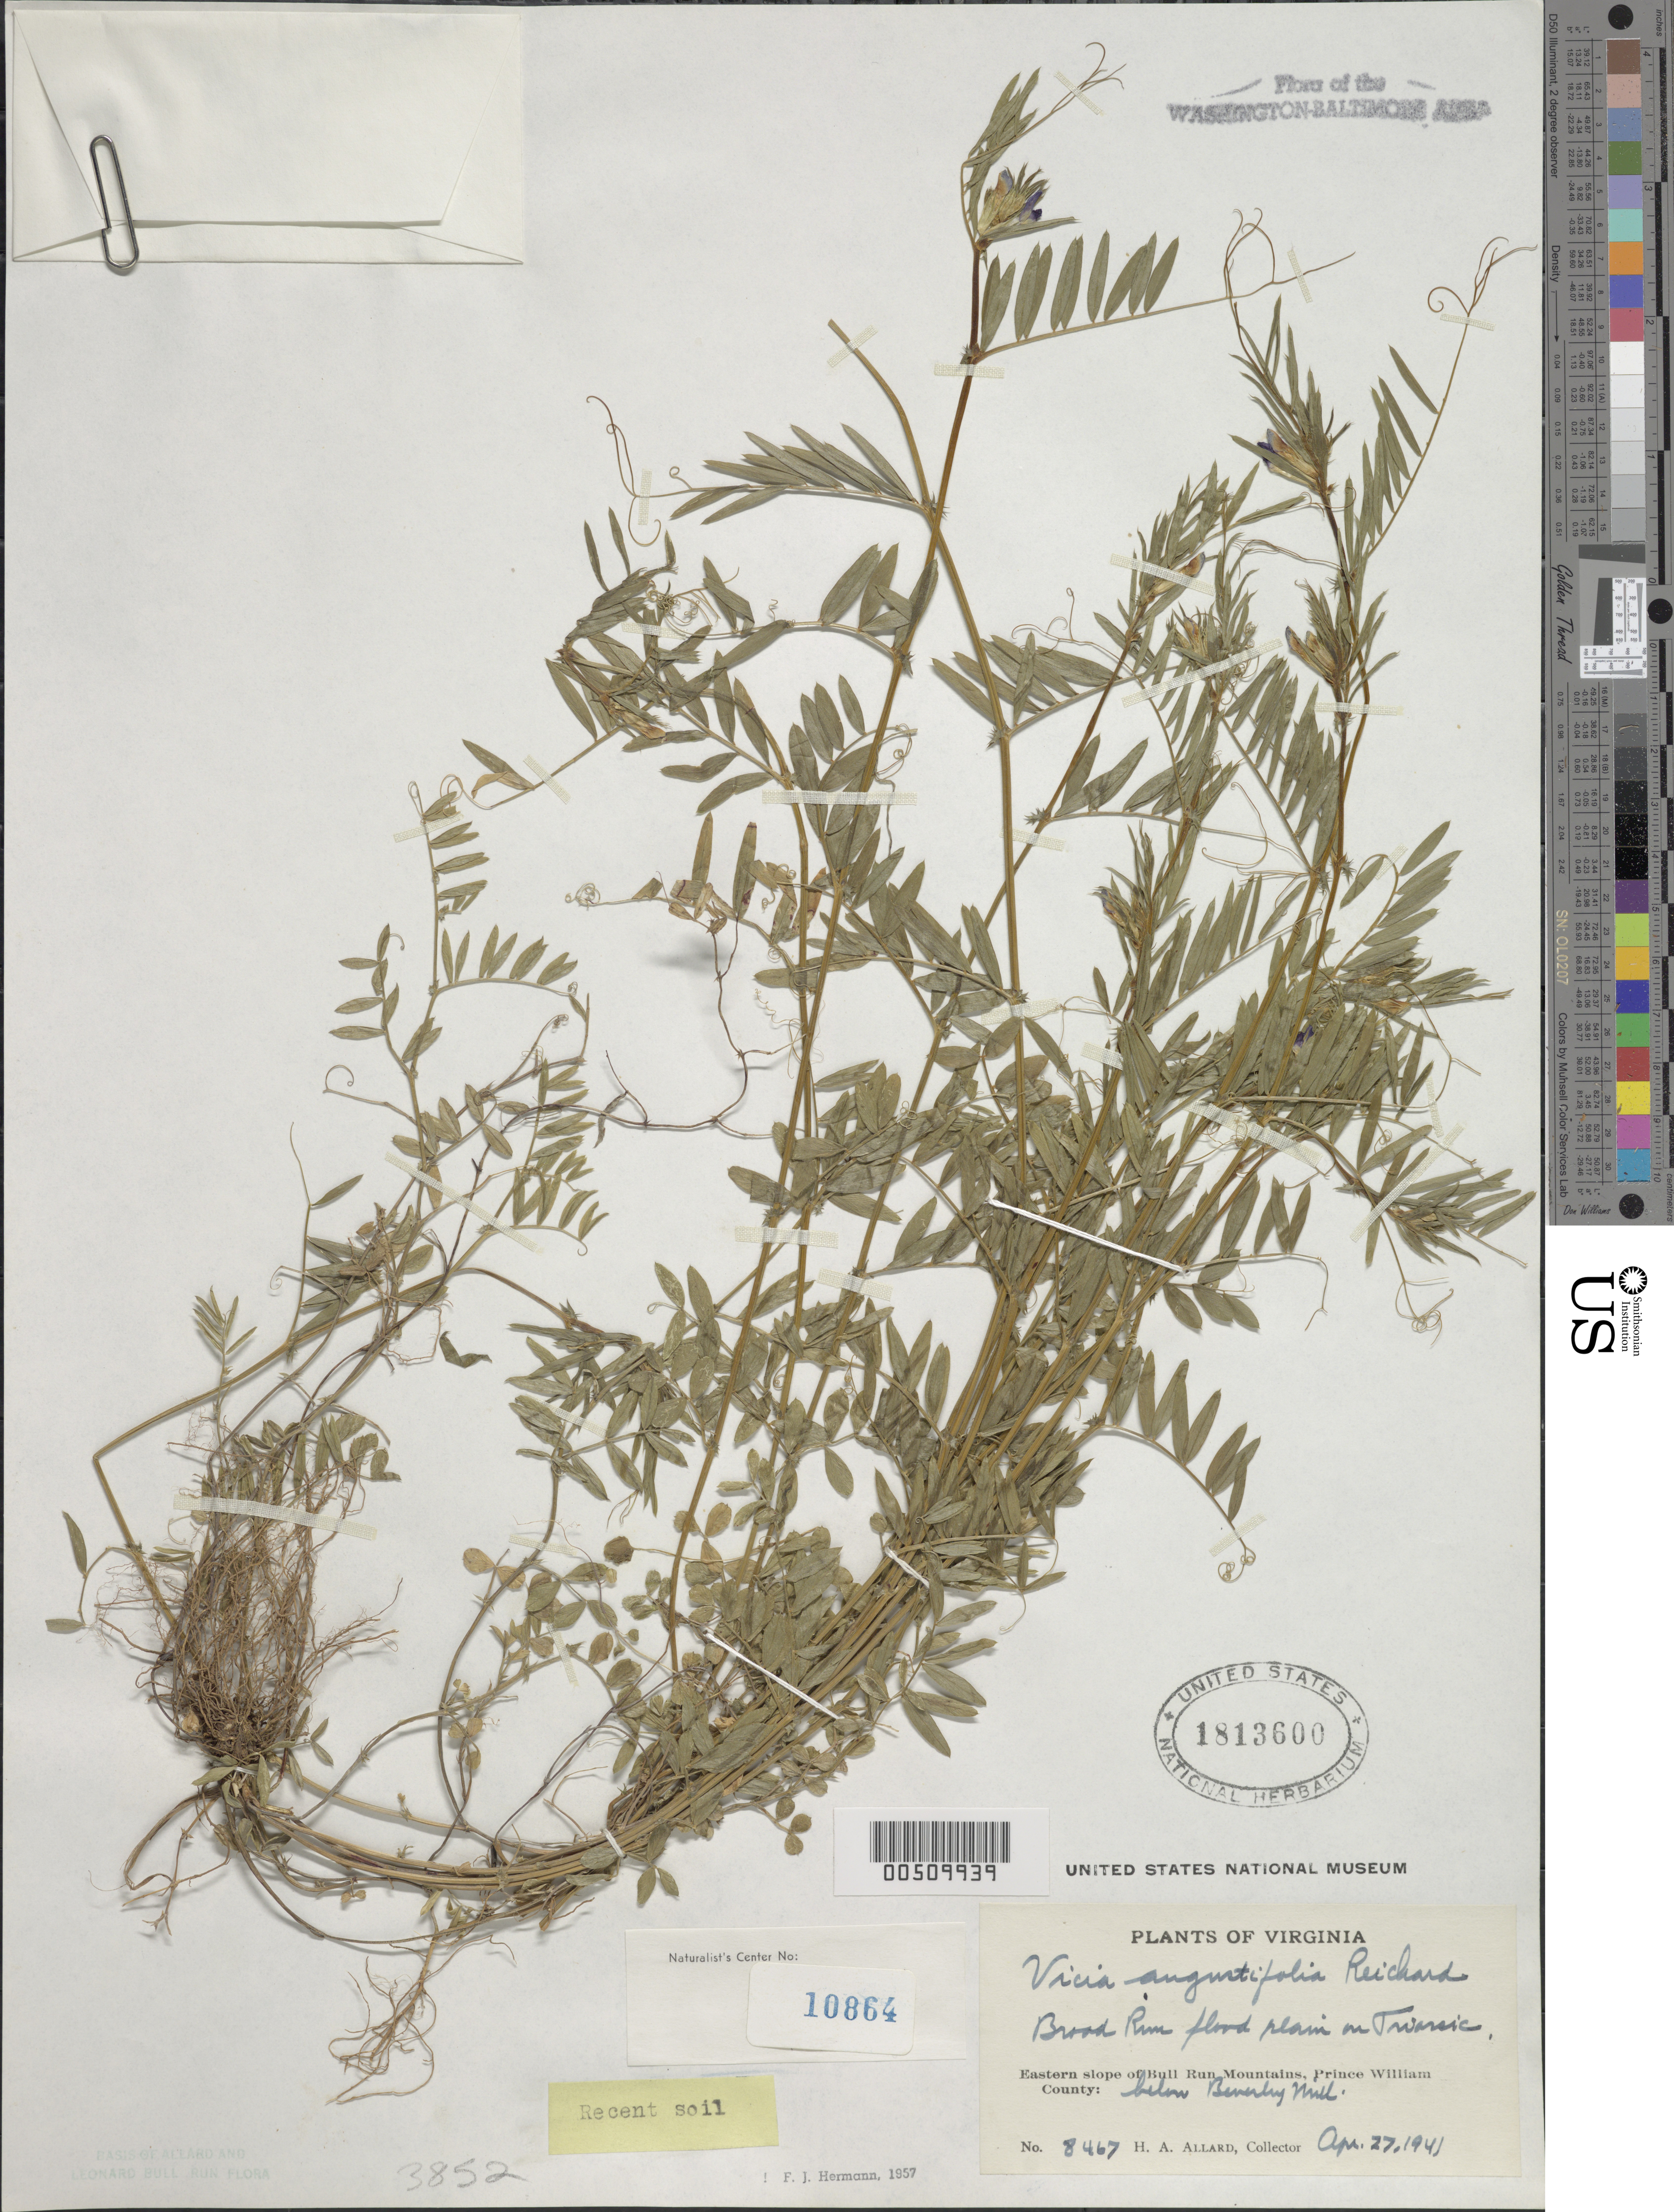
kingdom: Plantae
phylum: Tracheophyta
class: Magnoliopsida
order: Fabales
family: Fabaceae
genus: Vicia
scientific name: Vicia angustifolia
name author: L.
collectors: H. A. Allard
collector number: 8467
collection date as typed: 27 Apr 1941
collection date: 1941-04-27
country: United States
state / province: Virginia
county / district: Prince William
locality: Bull Run Mts., Broad Run Flood Plain, below Beverley Mill Bull Run Mts.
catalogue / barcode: US 1813600